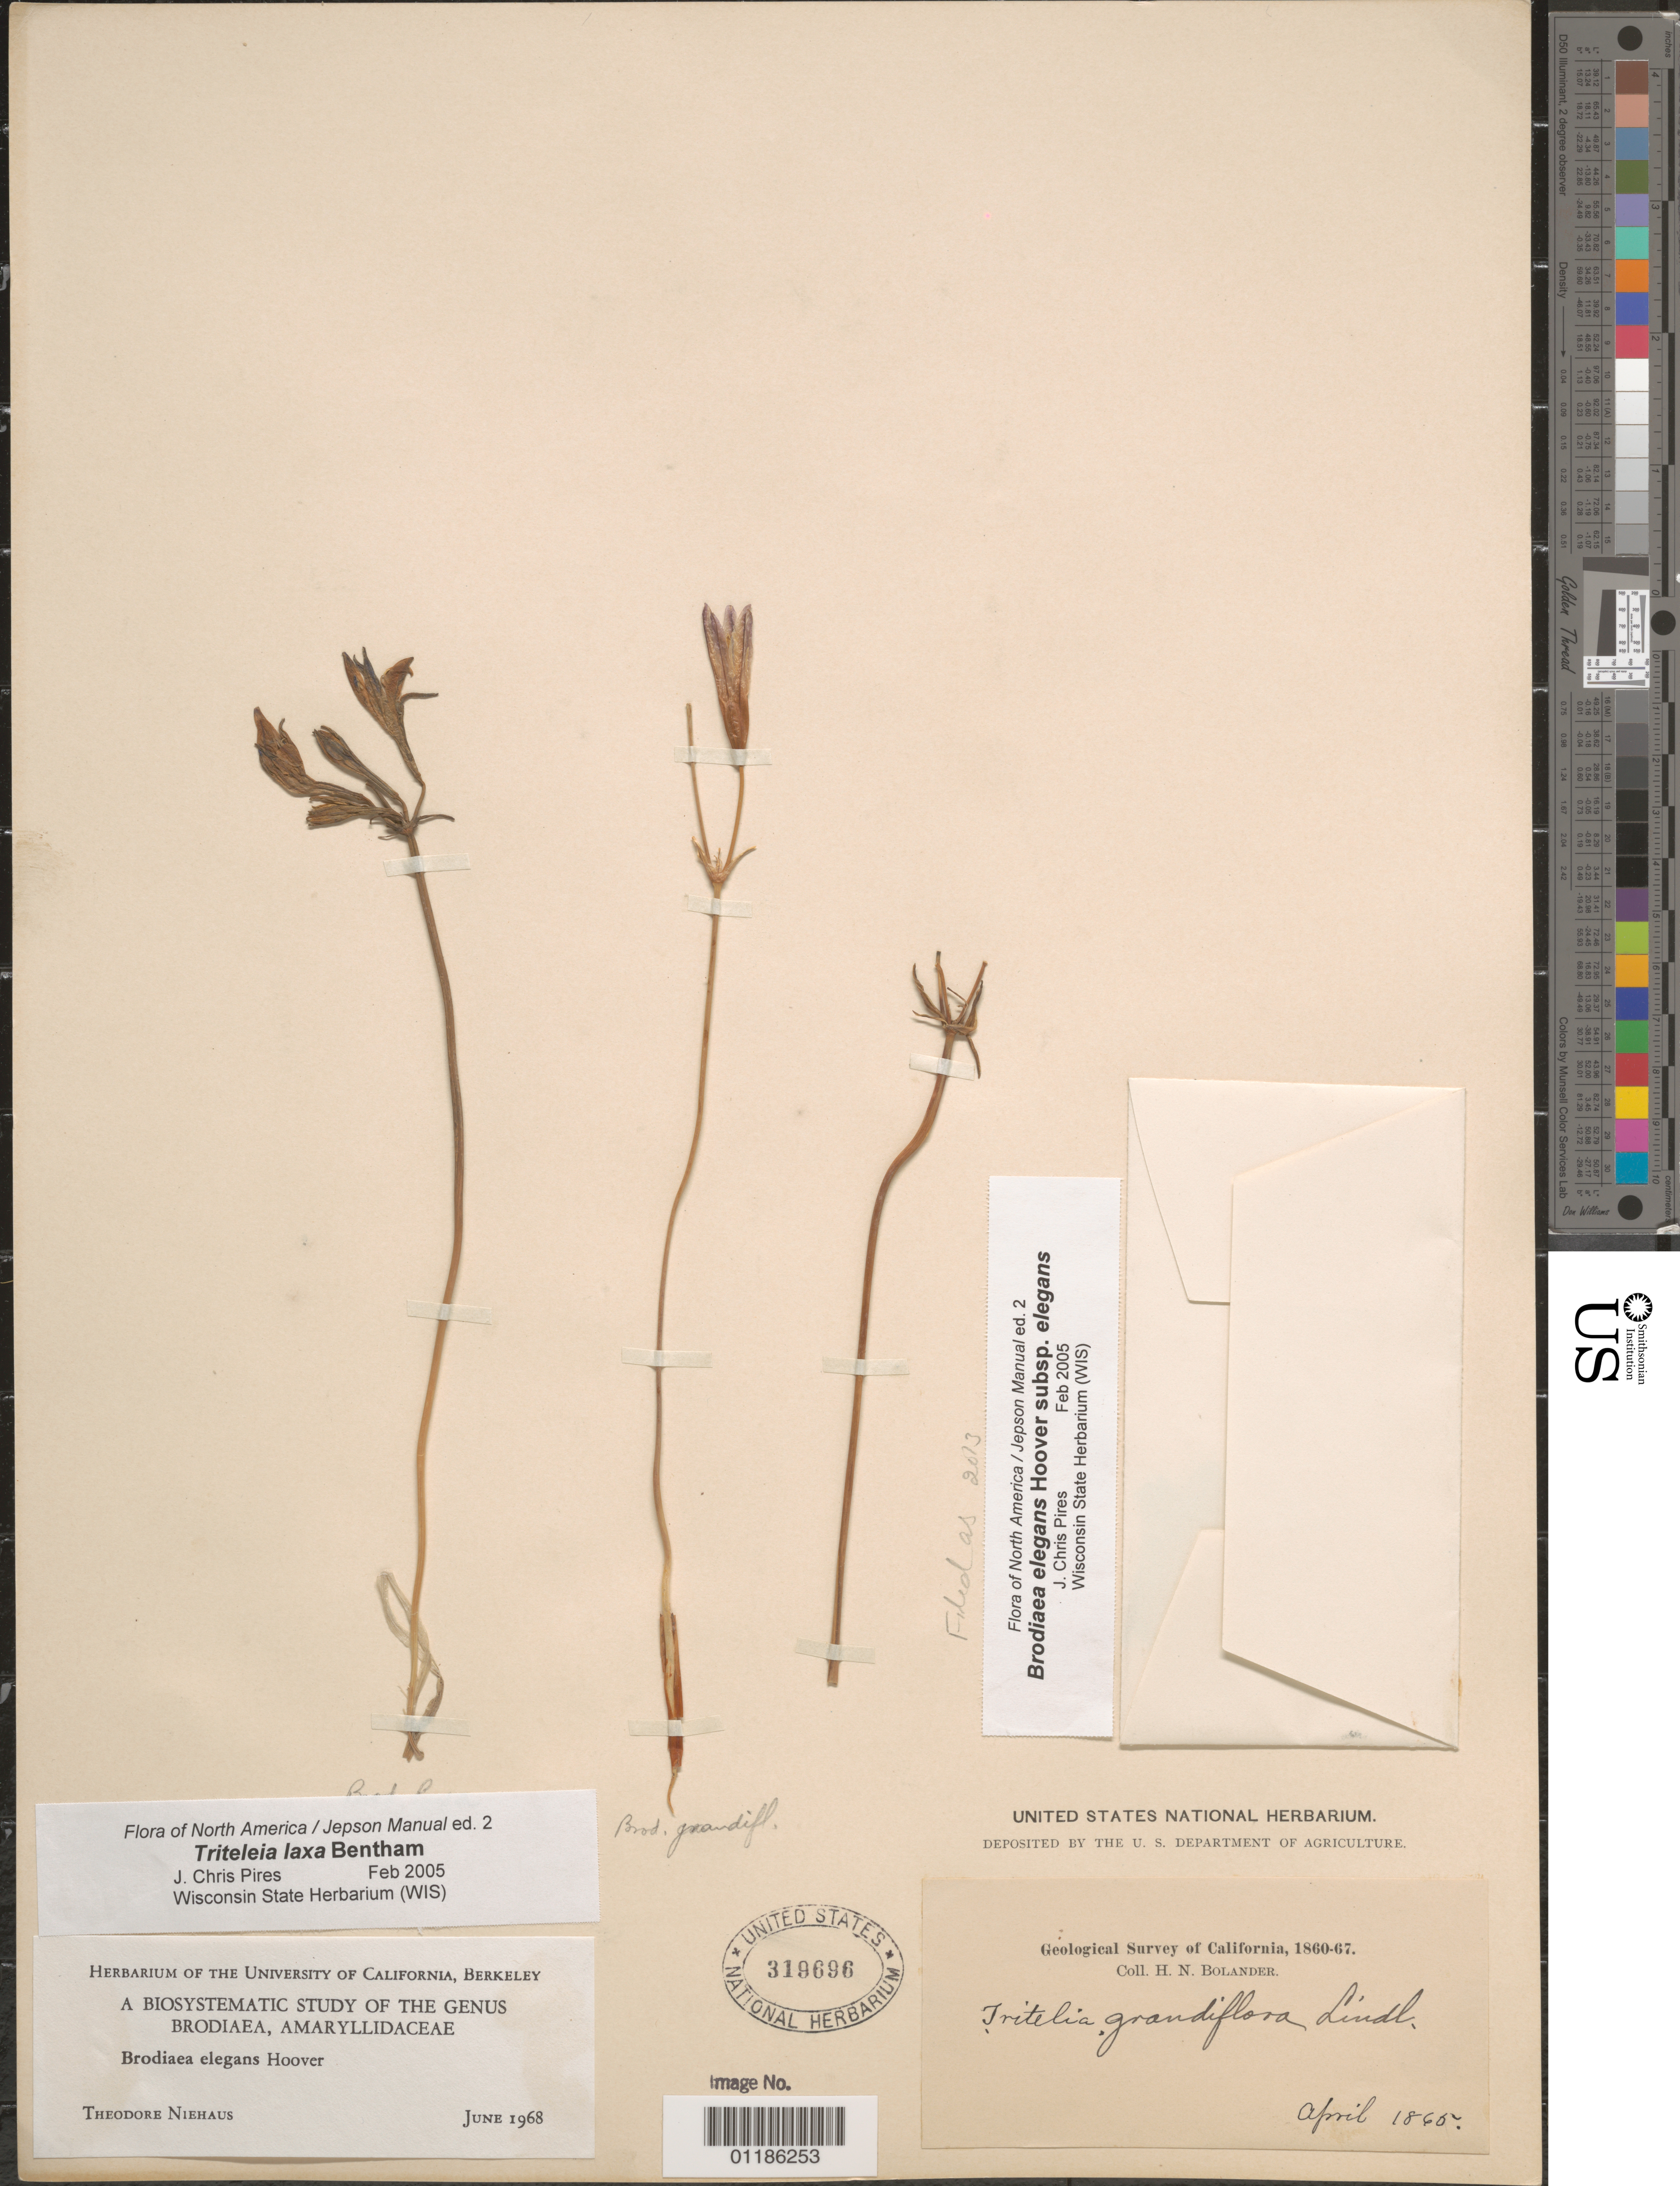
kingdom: Plantae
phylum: Tracheophyta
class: Liliopsida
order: Asparagales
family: Asparagaceae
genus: Brodiaea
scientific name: Brodiaea elegans subsp. elegans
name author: Hoover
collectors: H. Bolander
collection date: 1865-04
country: United States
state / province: California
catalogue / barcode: US 319696